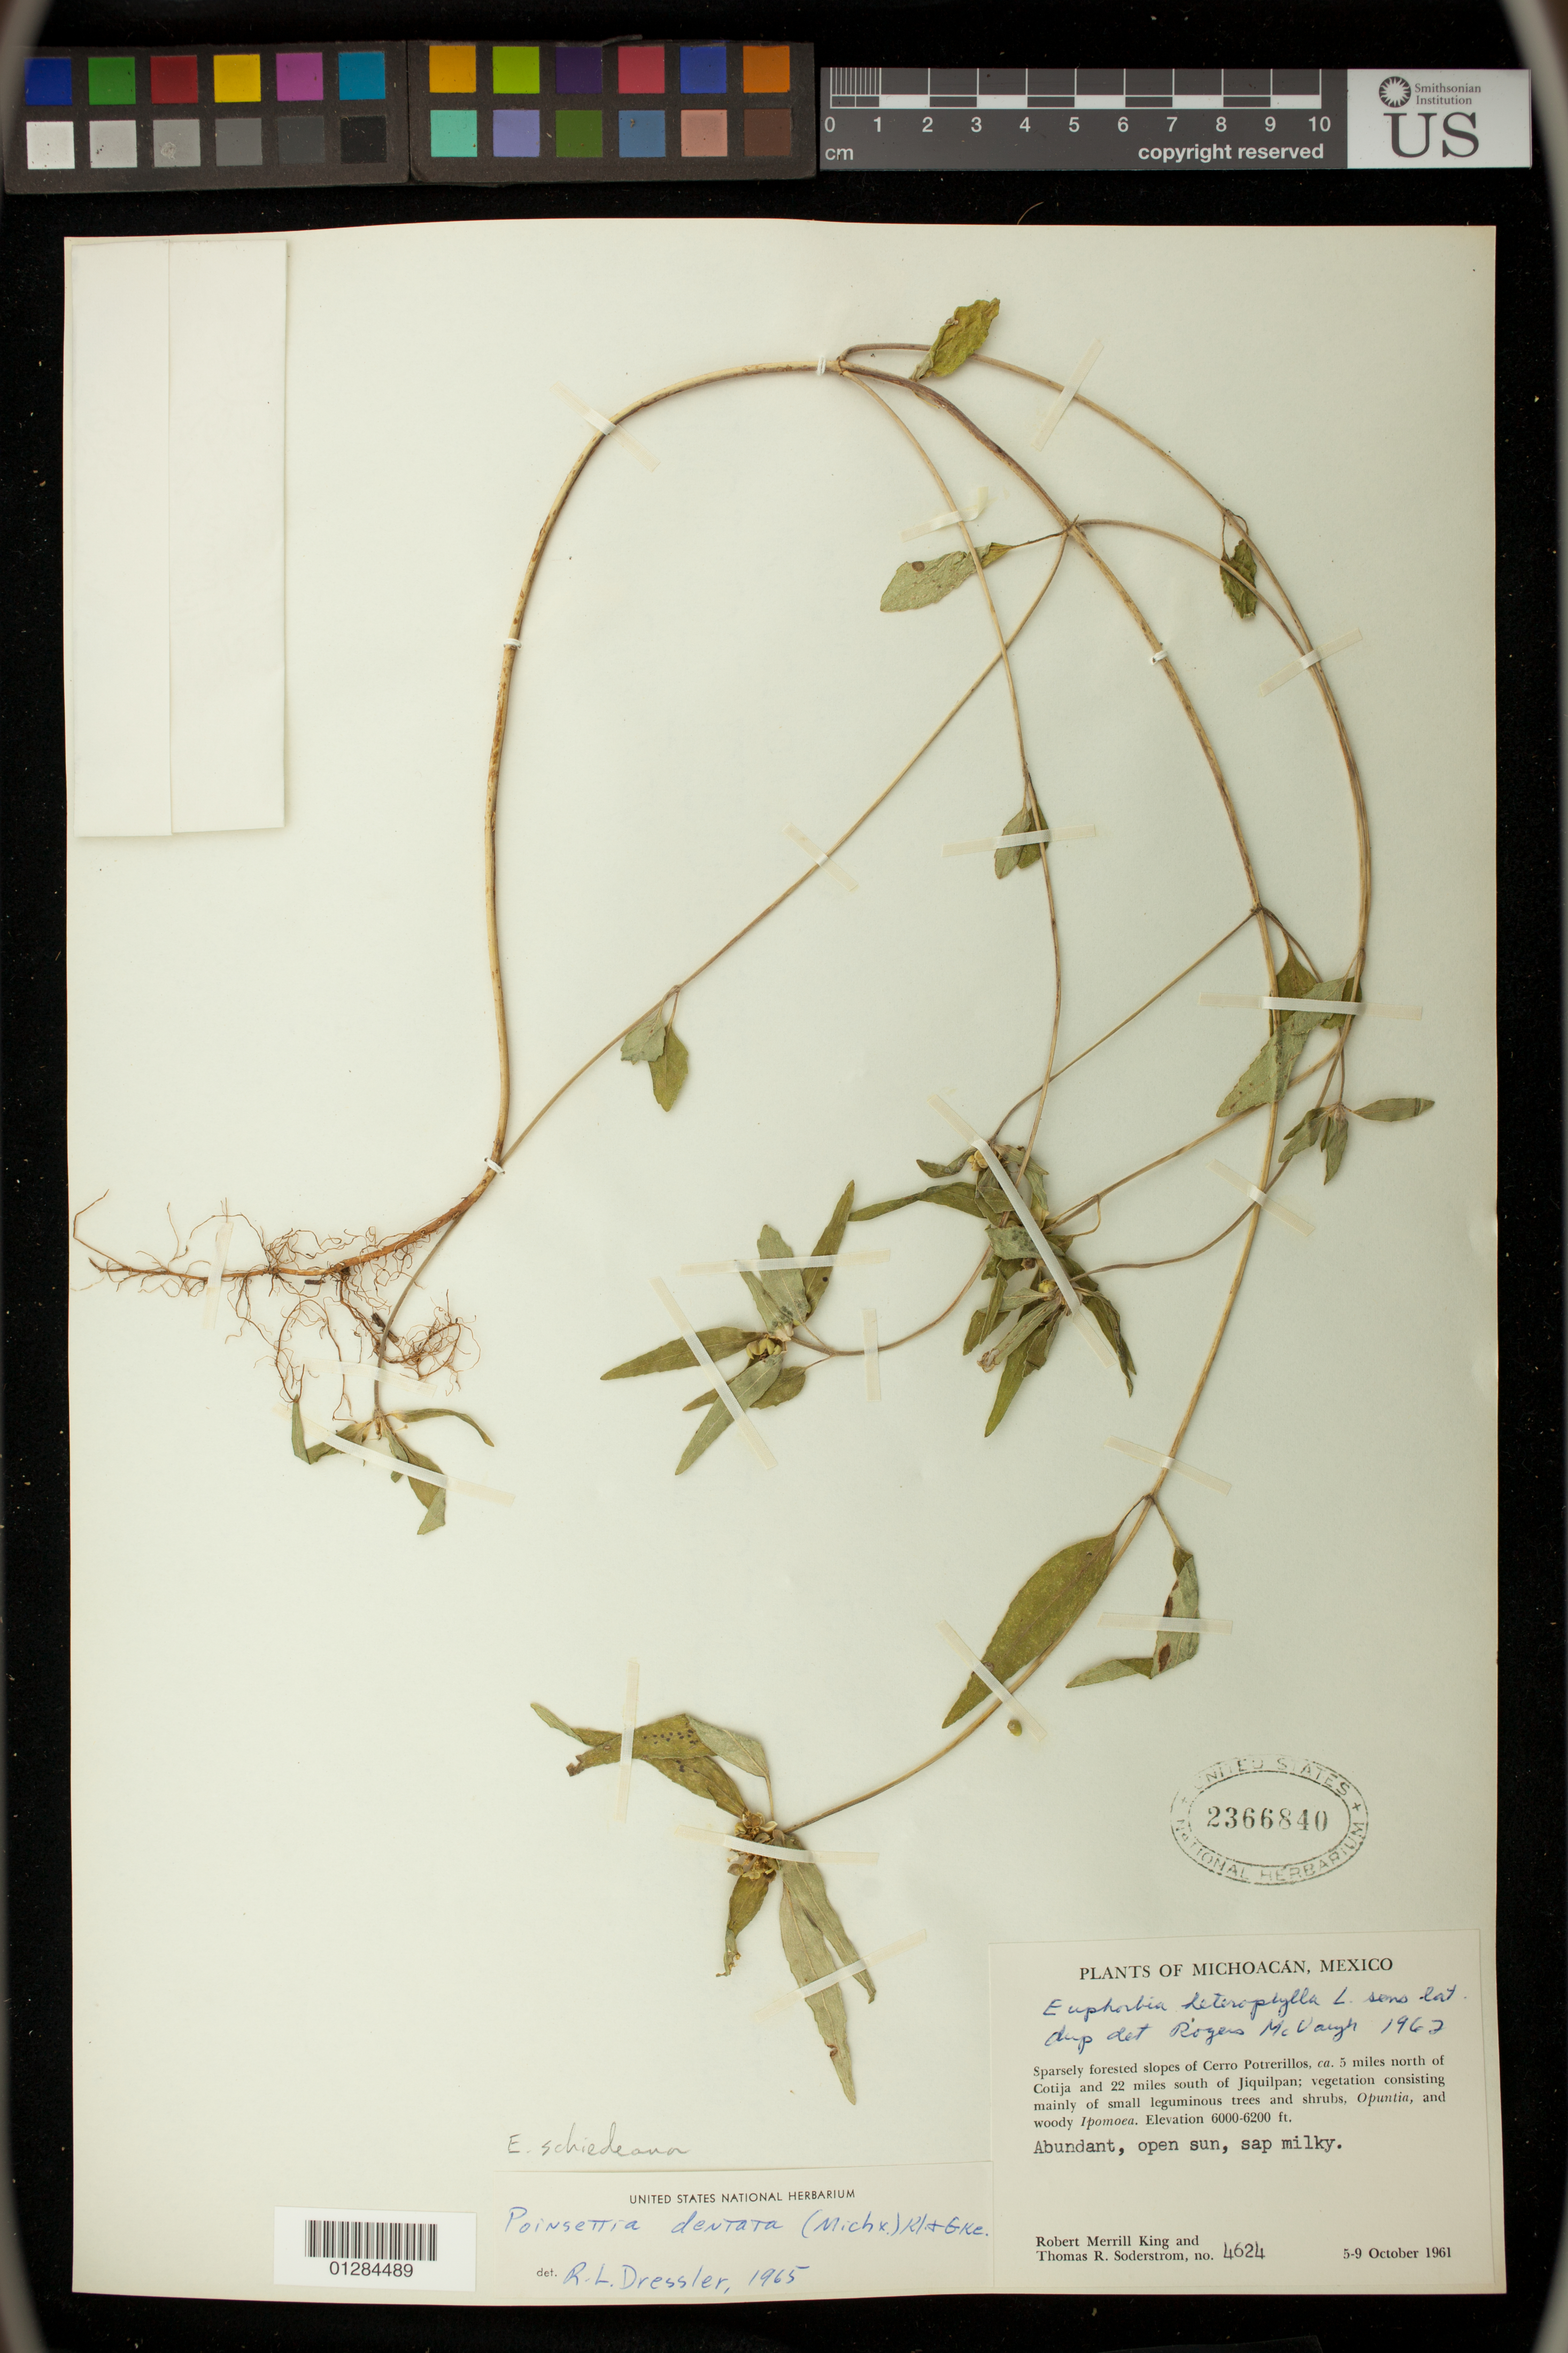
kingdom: Plantae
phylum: Tracheophyta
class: Magnoliopsida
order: Malpighiales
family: Euphorbiaceae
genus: Euphorbia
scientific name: Euphorbia schiedeana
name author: (Klotzsch & Garcke) Mayfield ex C. Nelson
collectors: R. M. King & T. R. Soderstrom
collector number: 4624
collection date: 1961-10-05/1961-10-09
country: Mexico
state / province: Michoacán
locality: Slopes of Cerro Potrerillos 5 miles north of Cotija & 22 miles south of Jiquilpan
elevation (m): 1829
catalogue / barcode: US 2366840